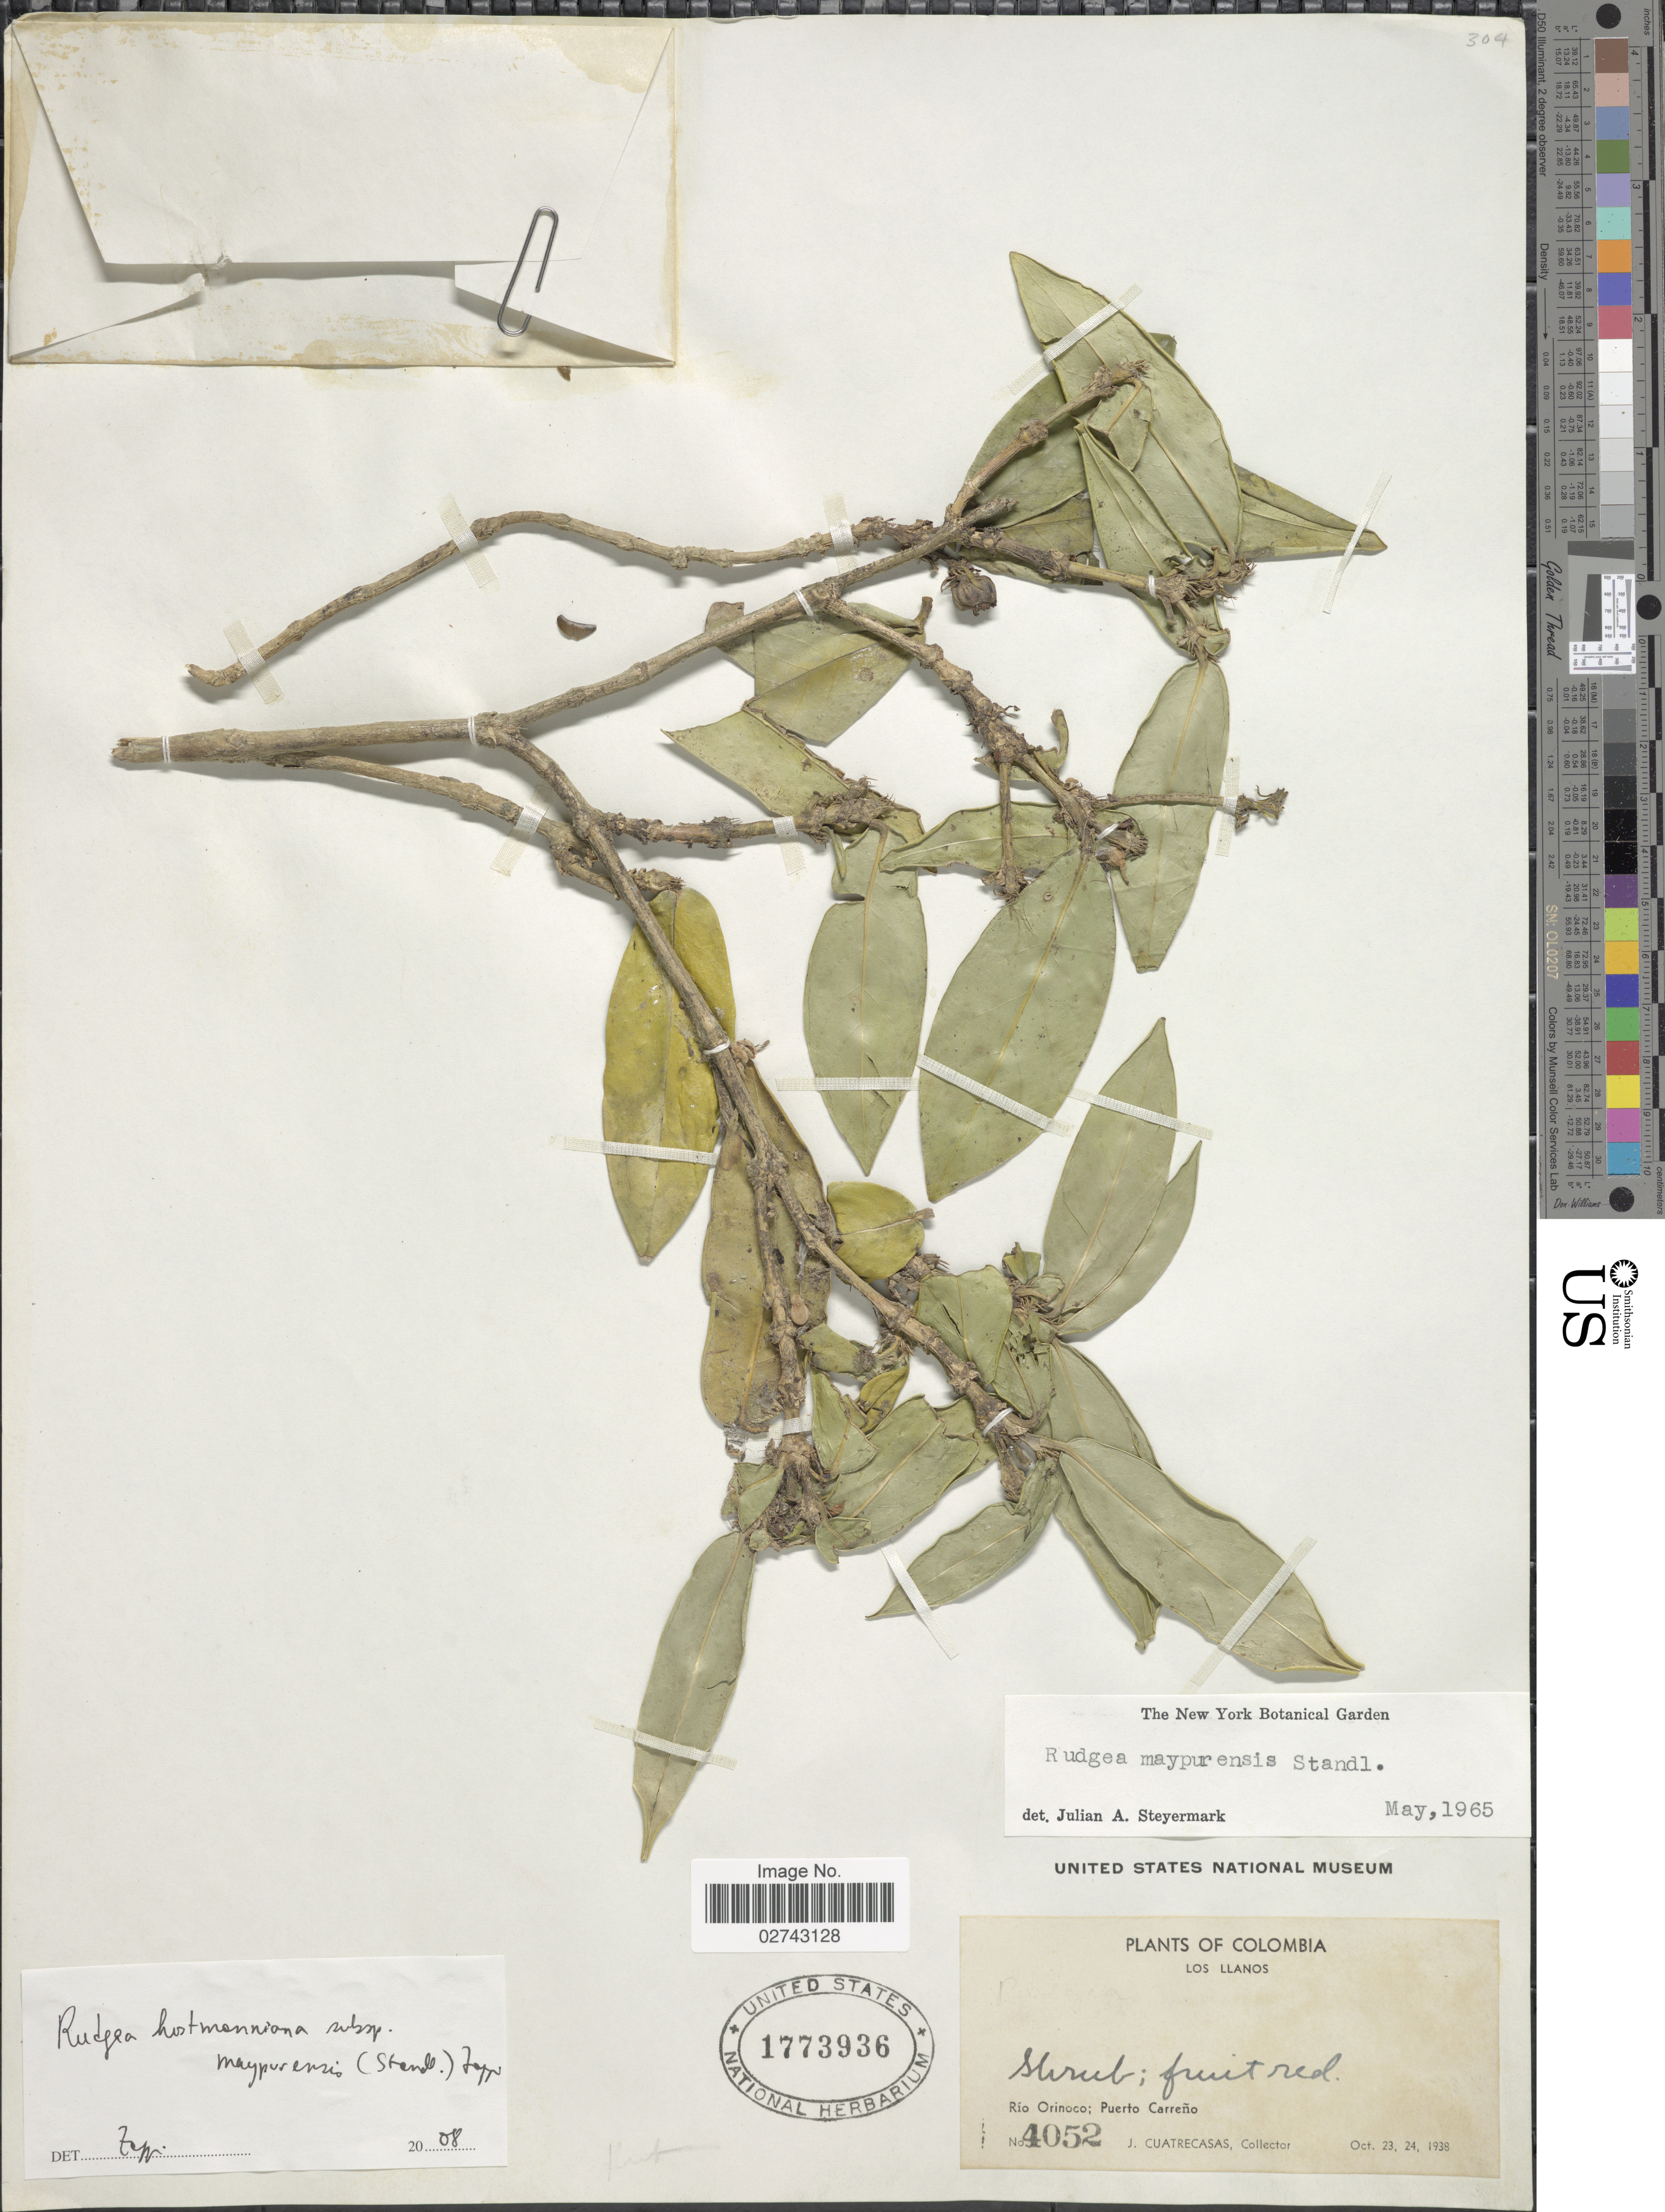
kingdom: Plantae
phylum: Tracheophyta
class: Magnoliopsida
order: Gentianales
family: Rubiaceae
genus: Rudgea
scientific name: Rudgea maypurensis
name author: Standl.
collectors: J. Cuatrecasas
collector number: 4052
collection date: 1938-10-23/1938-10-24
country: Colombia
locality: Los Llanos, Rio Orinoco; Puerto Carreno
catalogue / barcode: US 1773936